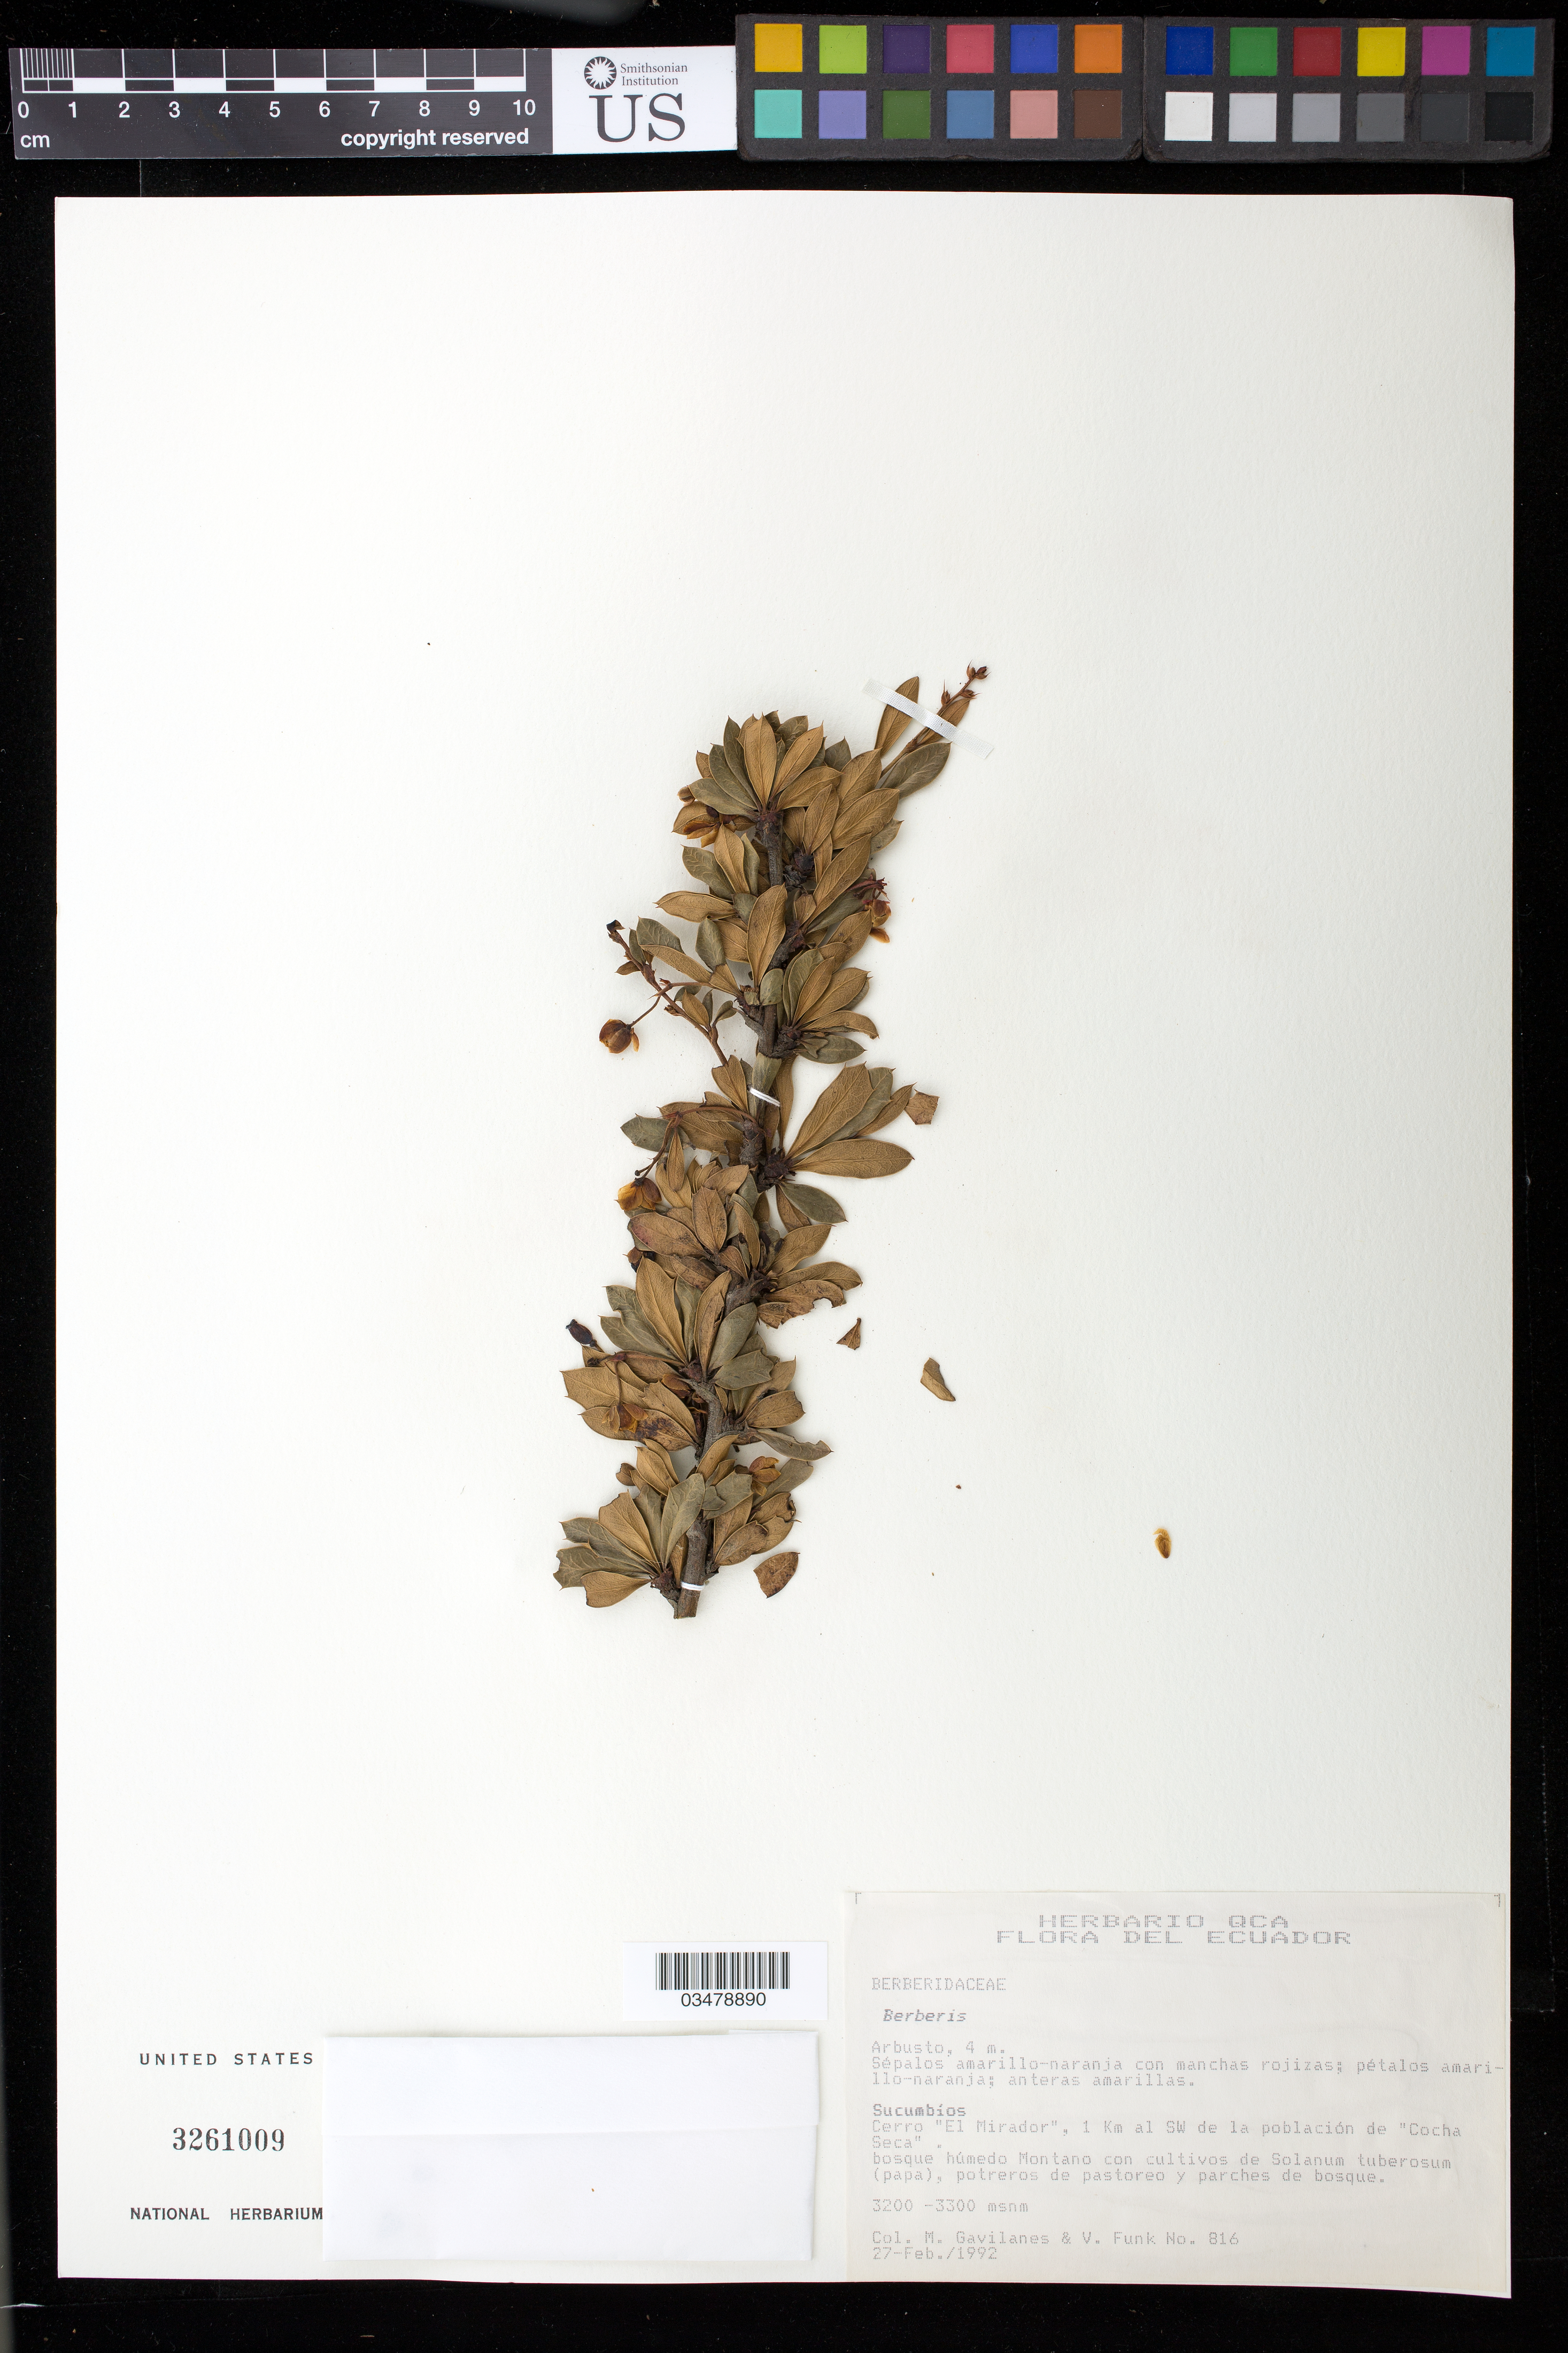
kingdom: Plantae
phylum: Tracheophyta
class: Magnoliopsida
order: Ranunculales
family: Berberidaceae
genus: Berberis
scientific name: Berberis sp.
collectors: M. Gavilanes & V. Funk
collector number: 816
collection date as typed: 27 Feb 1992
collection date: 1992-02-27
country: Ecuador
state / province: Sucumbíos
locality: Cerro "El Mirador", 1 km al SW de la población de "Cocha Seca"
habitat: Bosque humbedo Montano con cultivos de Solanum tuberosum (papa).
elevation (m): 3200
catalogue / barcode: US 3261009